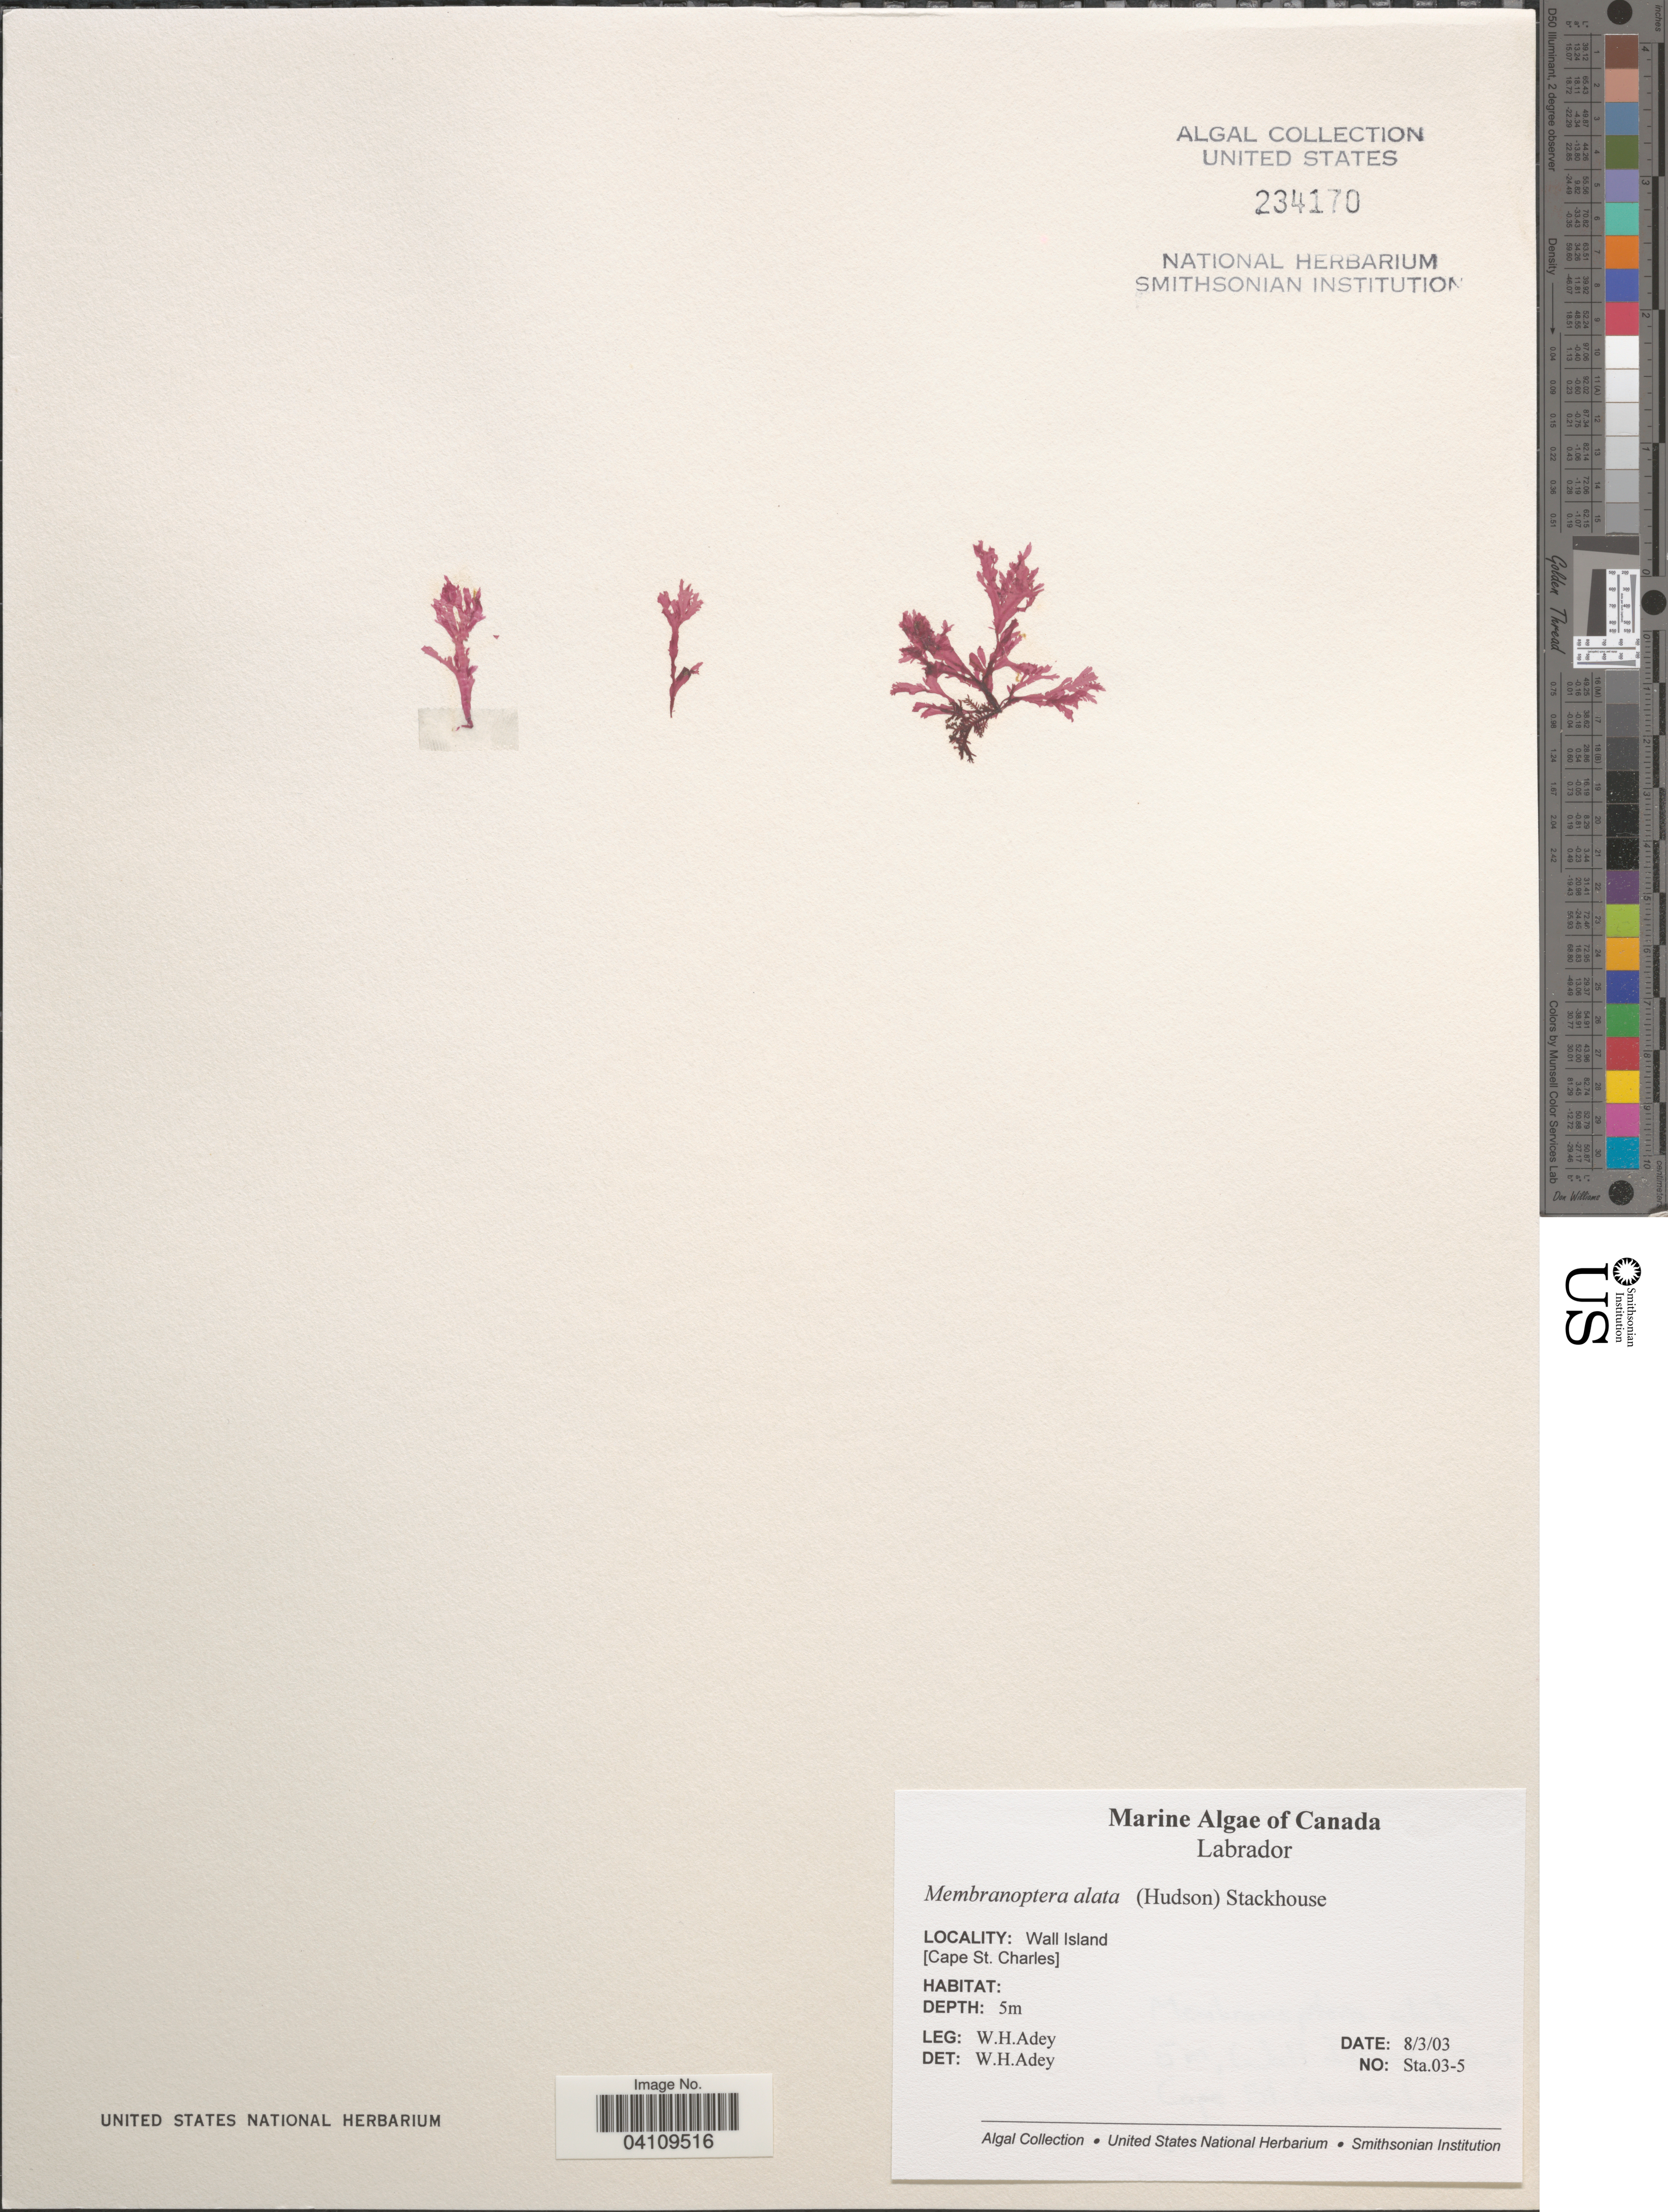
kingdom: Plantae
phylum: Rhodophyta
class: Florideophyceae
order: Ceramiales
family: Delesseriaceae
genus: Membranoptera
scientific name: Membranoptera alata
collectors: W. H. Adey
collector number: Sta.03-5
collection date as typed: Transcribed d/m/y: 8/3/3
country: Canada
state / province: Newfoundland and Labrador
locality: Labrador. Wall Island [Cape St. Charles].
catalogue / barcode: US 234170